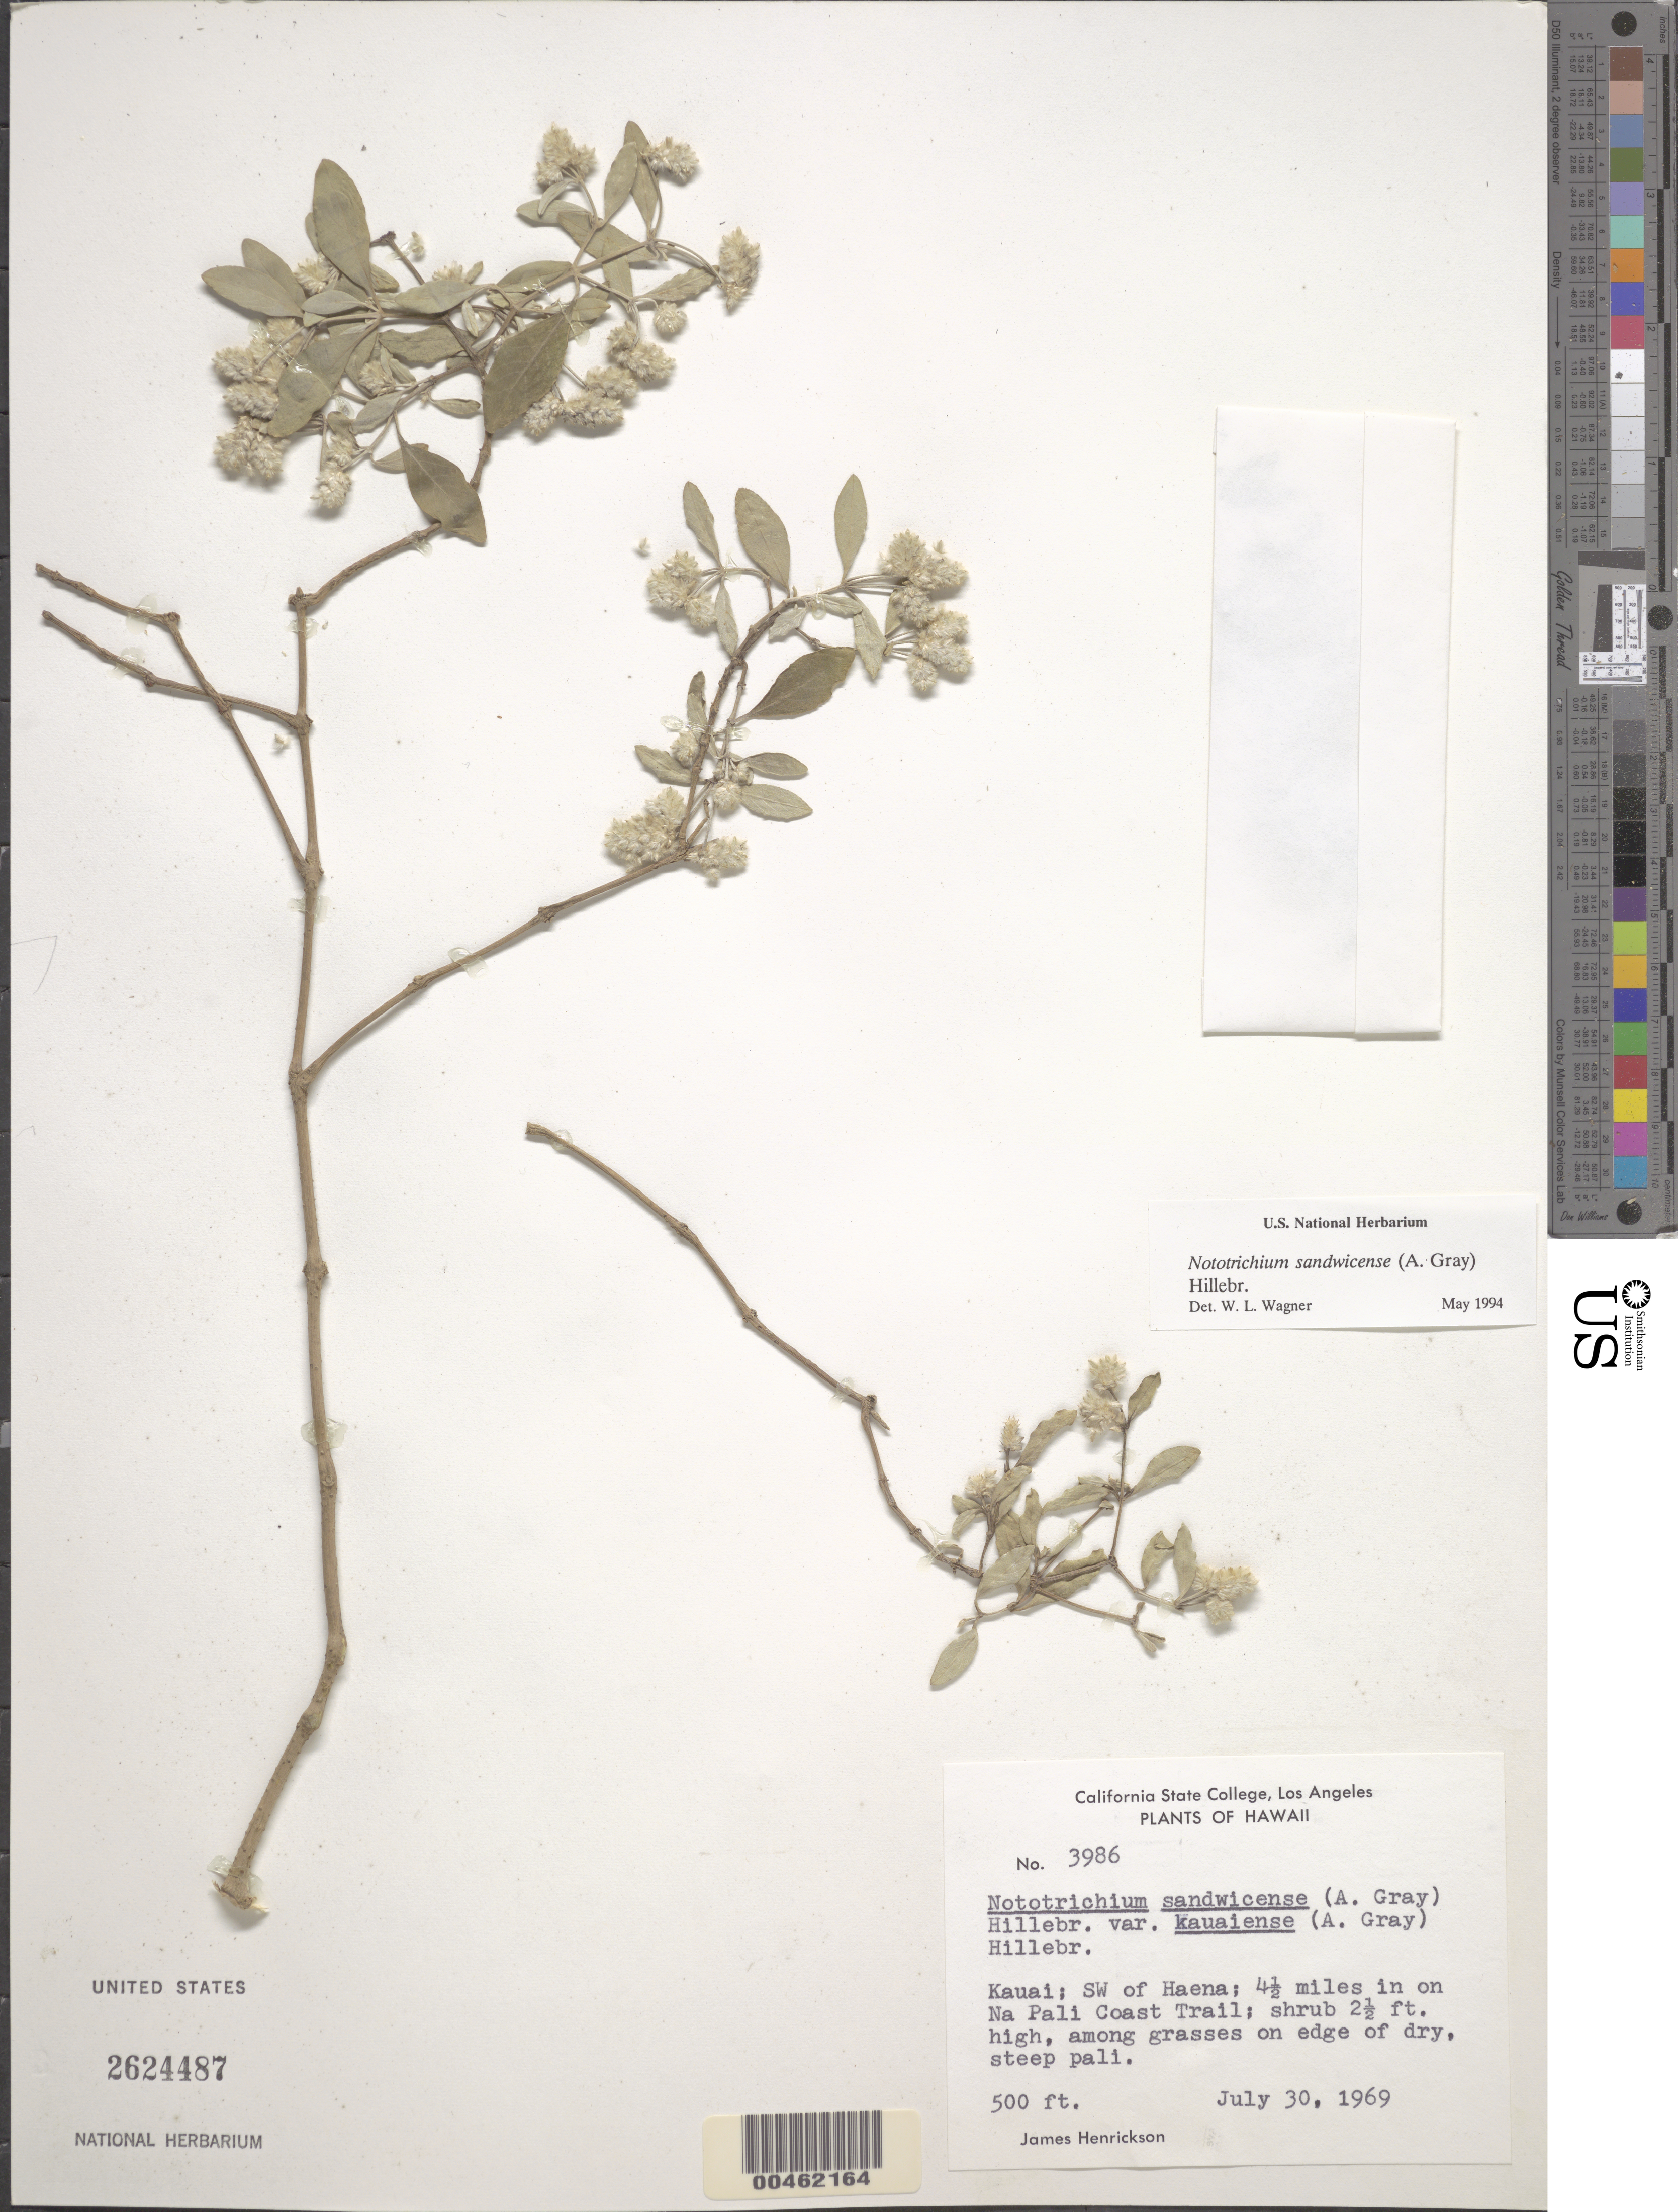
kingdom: Plantae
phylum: Tracheophyta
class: Magnoliopsida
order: Caryophyllales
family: Amaranthaceae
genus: Achyranthes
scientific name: Achyranthes sandwicensis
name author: (A. Gray) Di Vincenzo et al.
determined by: Wagner, W. L., (BOT), Smithsonian Institution - National Museum of Natural History (UNITED STATES)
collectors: J. S. Henrickson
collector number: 3986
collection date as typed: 30 Jul 1969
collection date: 1969-07-30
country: United States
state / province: Hawaii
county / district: Kauai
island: Kaua'i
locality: SW of Haena; 4.5 mi in on Na Pali Coast Trail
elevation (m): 152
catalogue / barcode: US 2624487